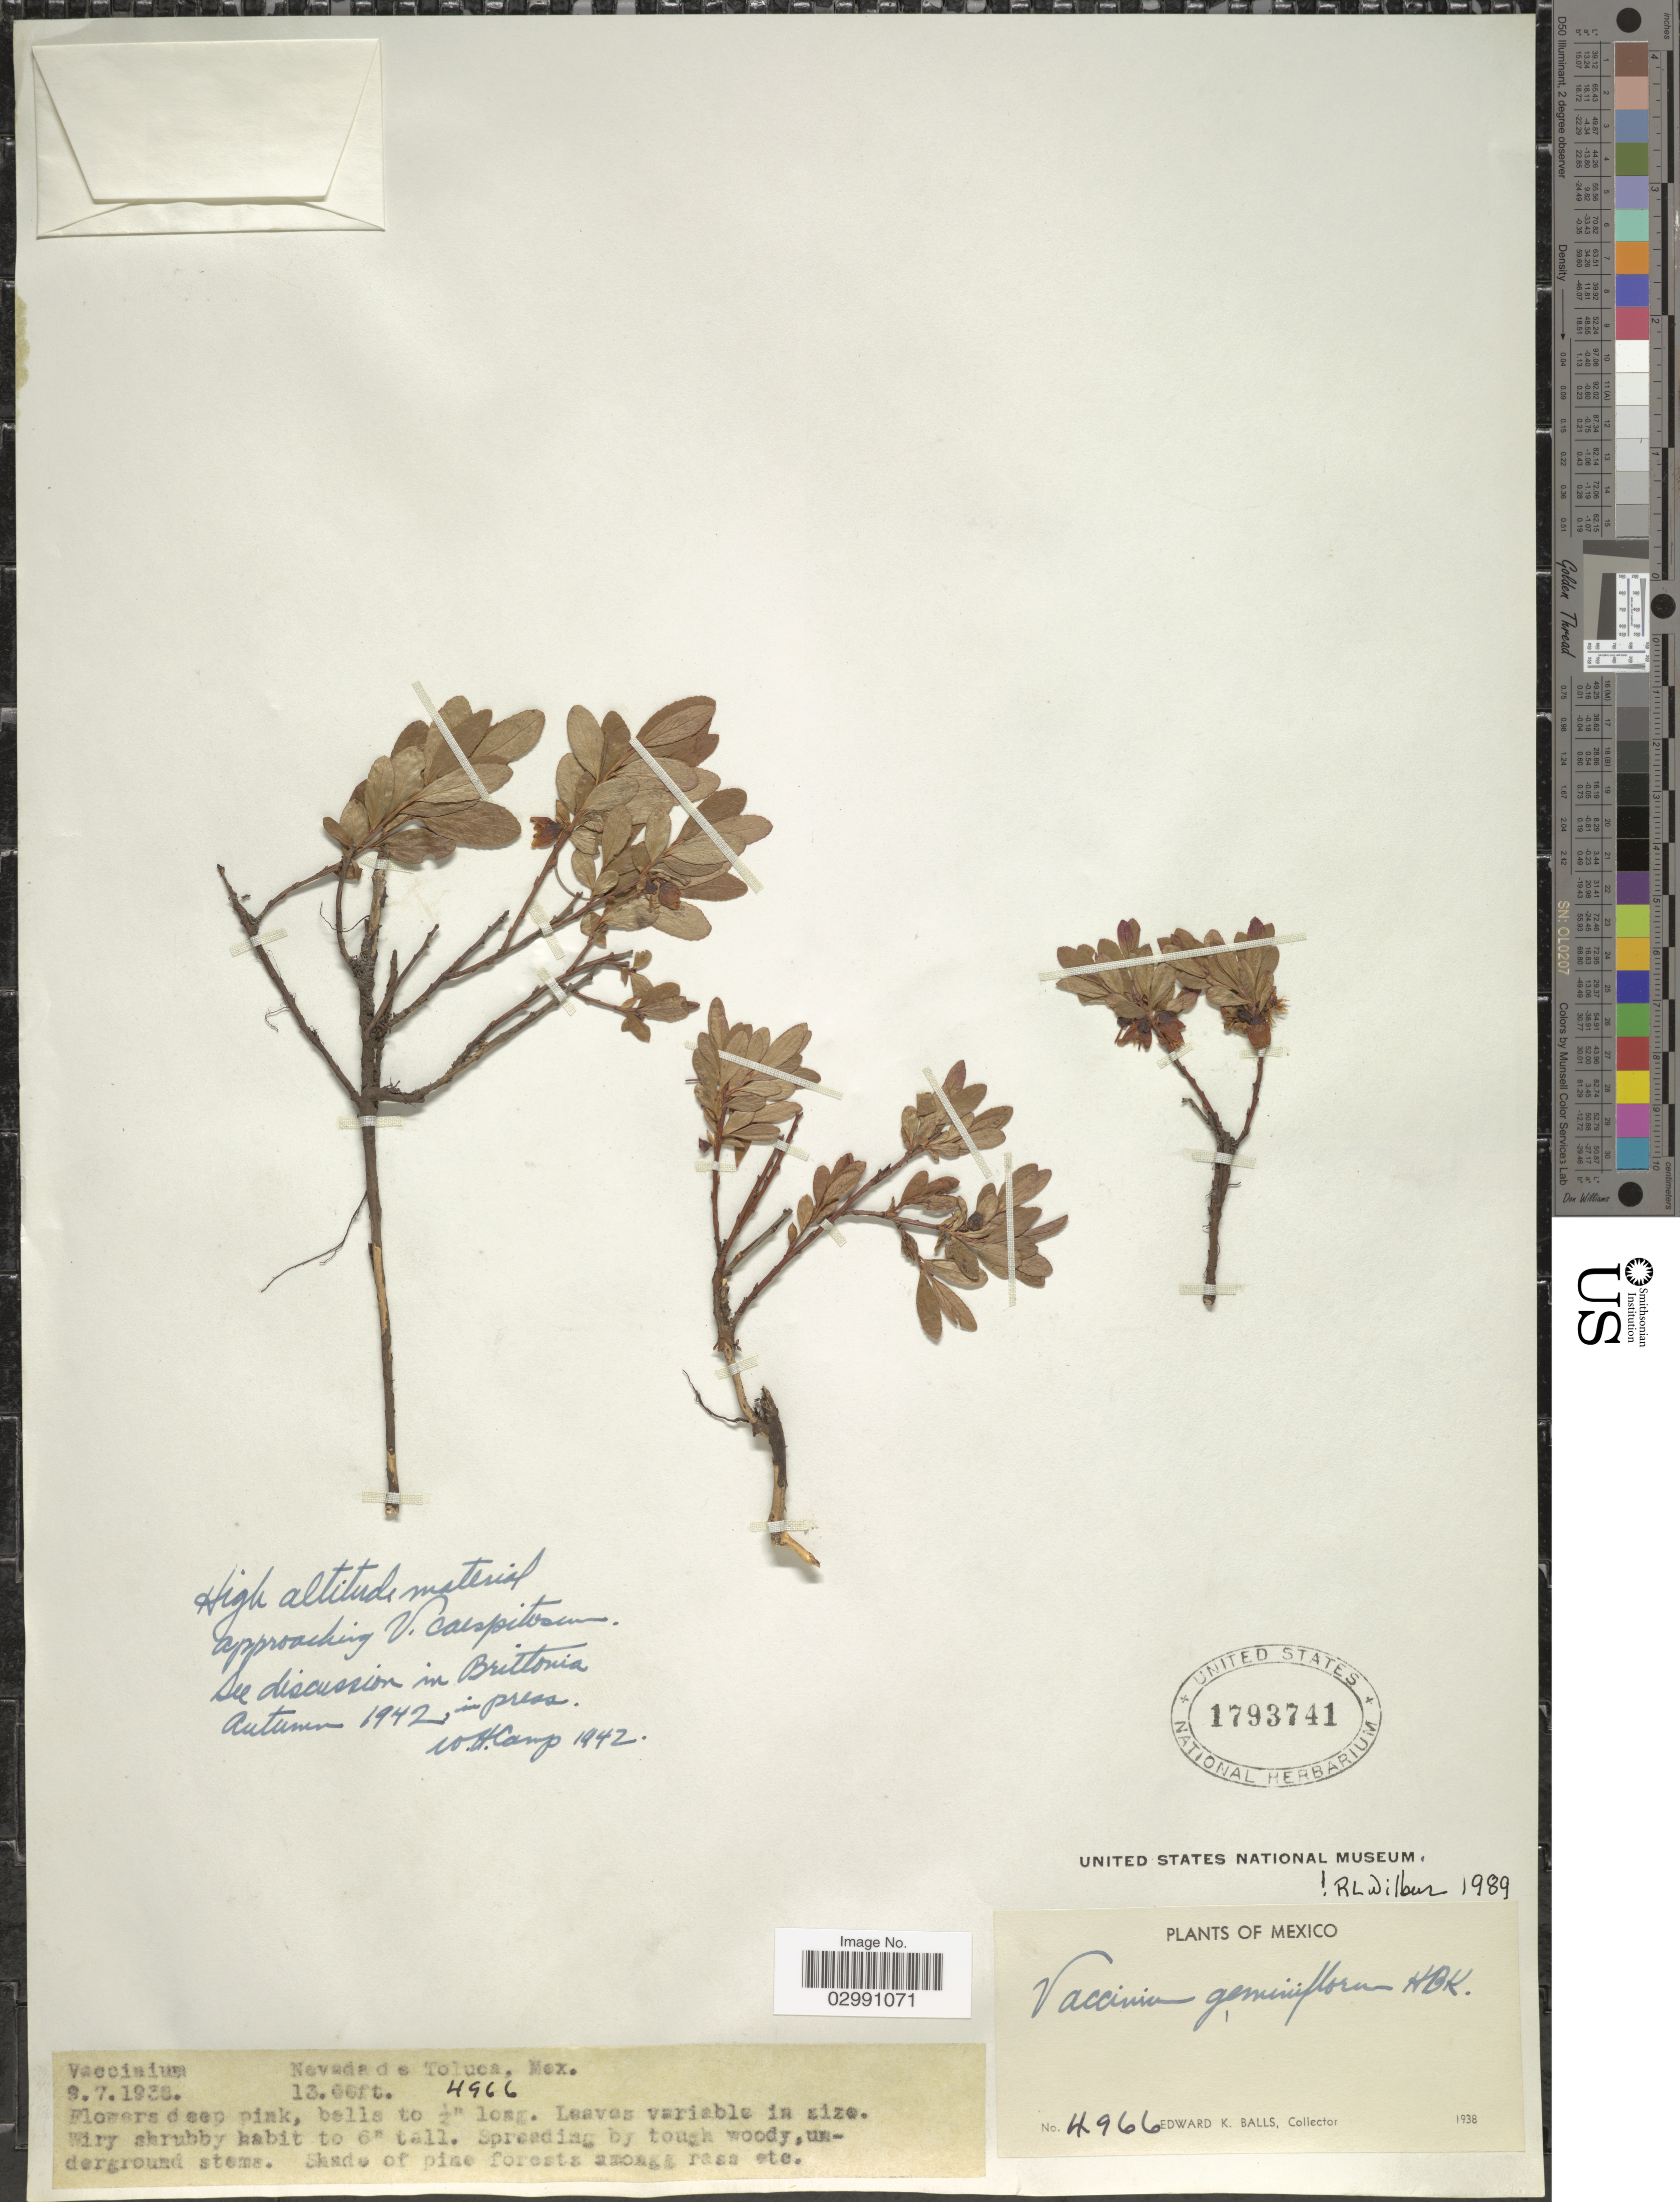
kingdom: Plantae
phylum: Tracheophyta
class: Magnoliopsida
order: Ericales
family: Ericaceae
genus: Vaccinium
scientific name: Vaccinium geminiflorum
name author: Kunth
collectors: E. K. Balls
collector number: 4966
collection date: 1938-07-08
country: Mexico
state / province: México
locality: Nevada de Toluca.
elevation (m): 396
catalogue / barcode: US 1793741